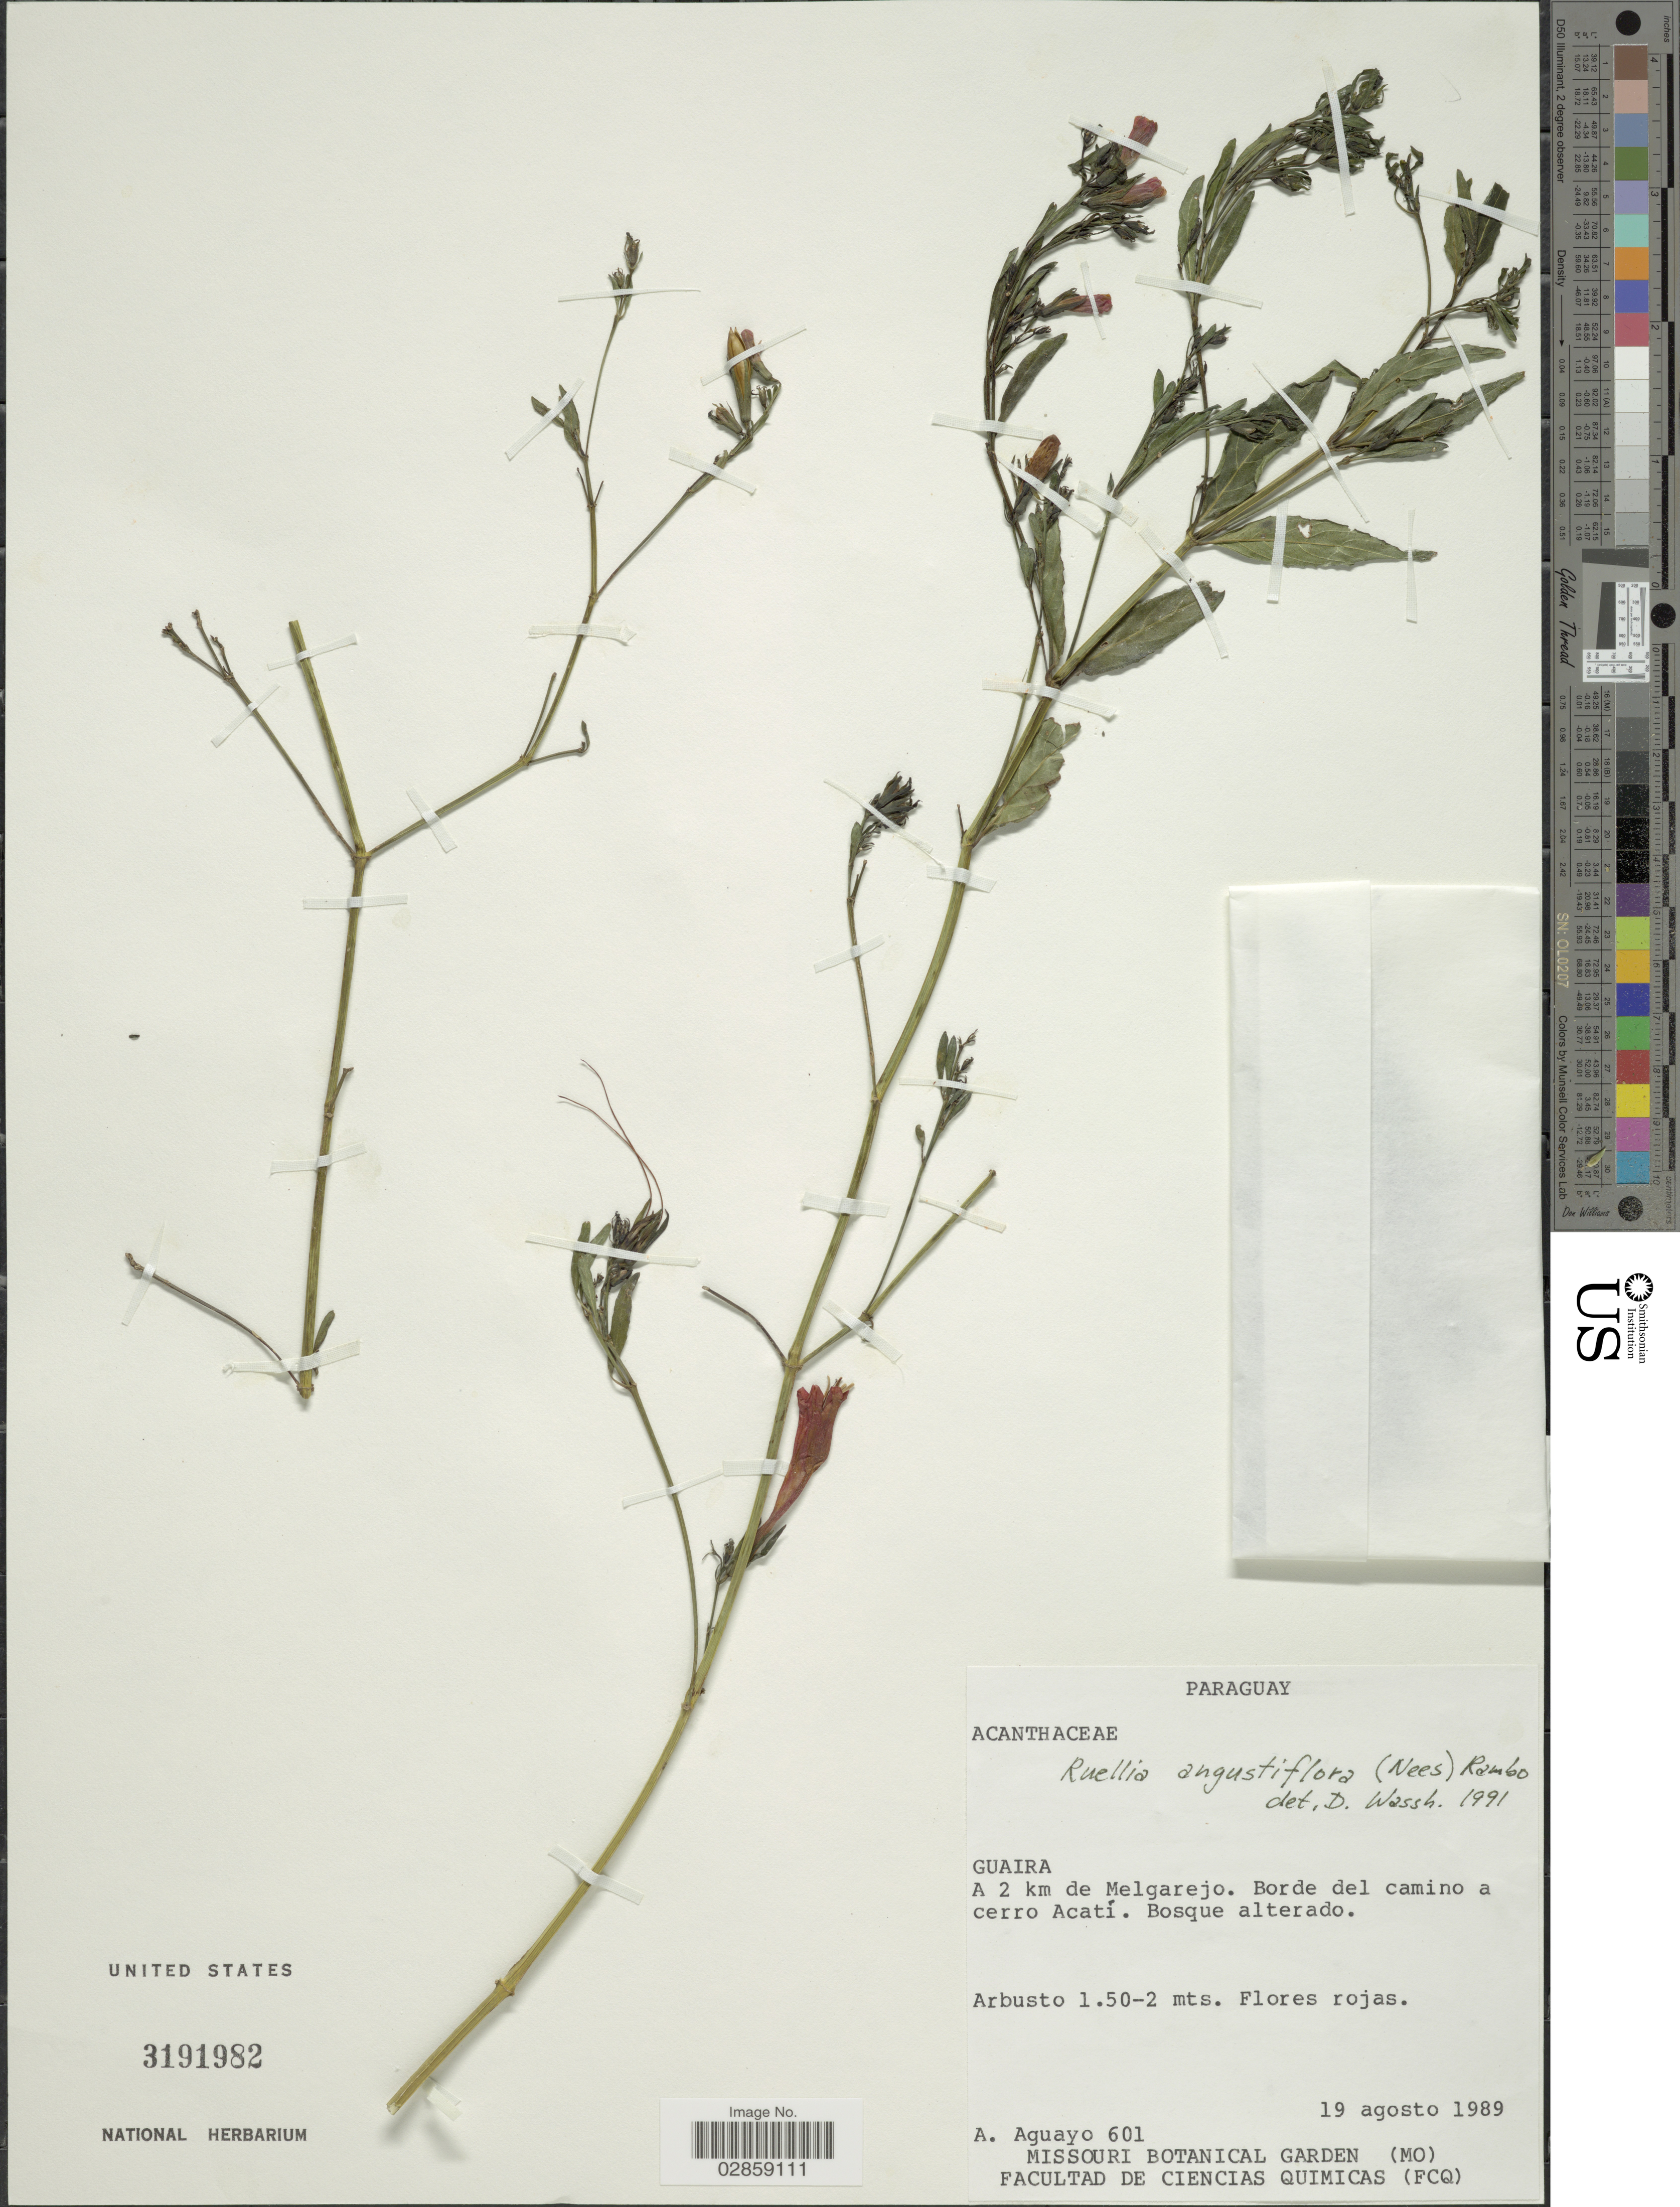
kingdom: Plantae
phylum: Tracheophyta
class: Magnoliopsida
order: Lamiales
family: Acanthaceae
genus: Ruellia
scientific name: Ruellia angustiflora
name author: (Nees) Lindau ex Rambo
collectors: A. Aguayo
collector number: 601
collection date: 1989-08-19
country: Paraguay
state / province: Guaira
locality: A 2 km de Melgarejo. Borde del camino a cerro Acatí.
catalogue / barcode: US 3191982